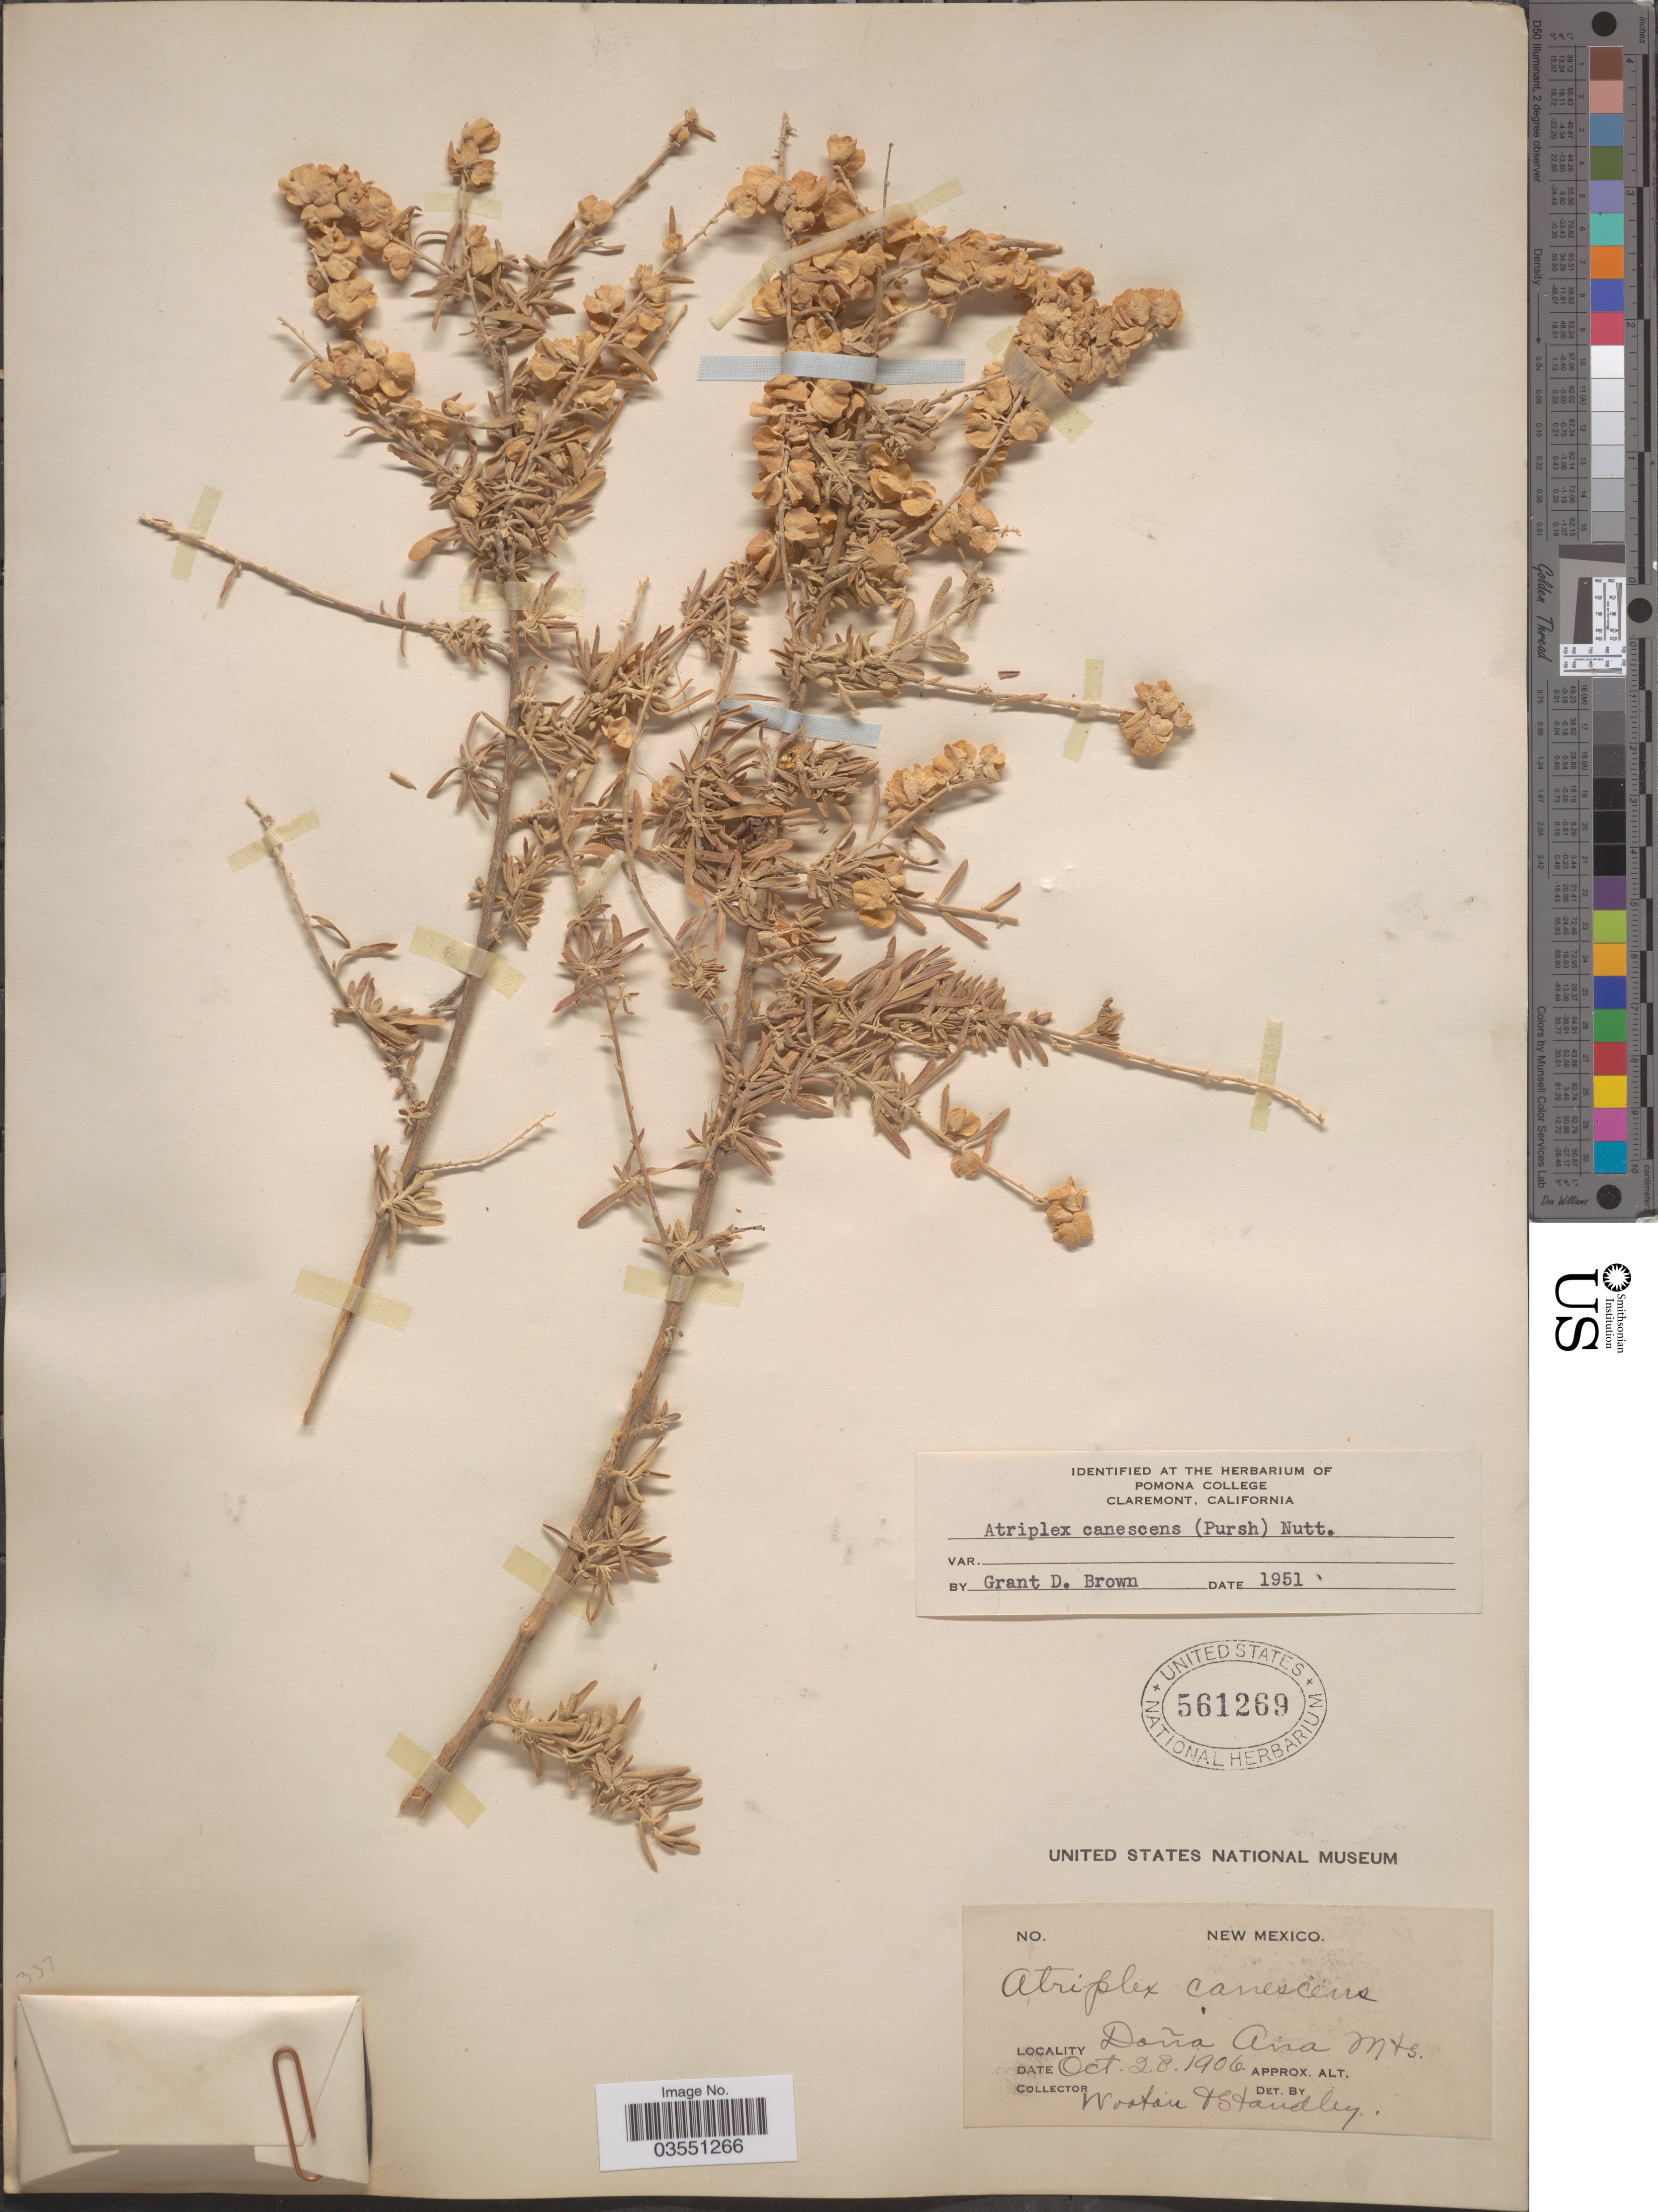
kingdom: Plantae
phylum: Tracheophyta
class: Magnoliopsida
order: Caryophyllales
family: Amaranthaceae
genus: Atriplex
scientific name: Atriplex canescens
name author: (Pursh) Nutt.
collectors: E. O. Wooton & Standley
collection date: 1906-10-28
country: United States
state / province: New Mexico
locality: Doña Ana Mts.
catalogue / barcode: US 561269